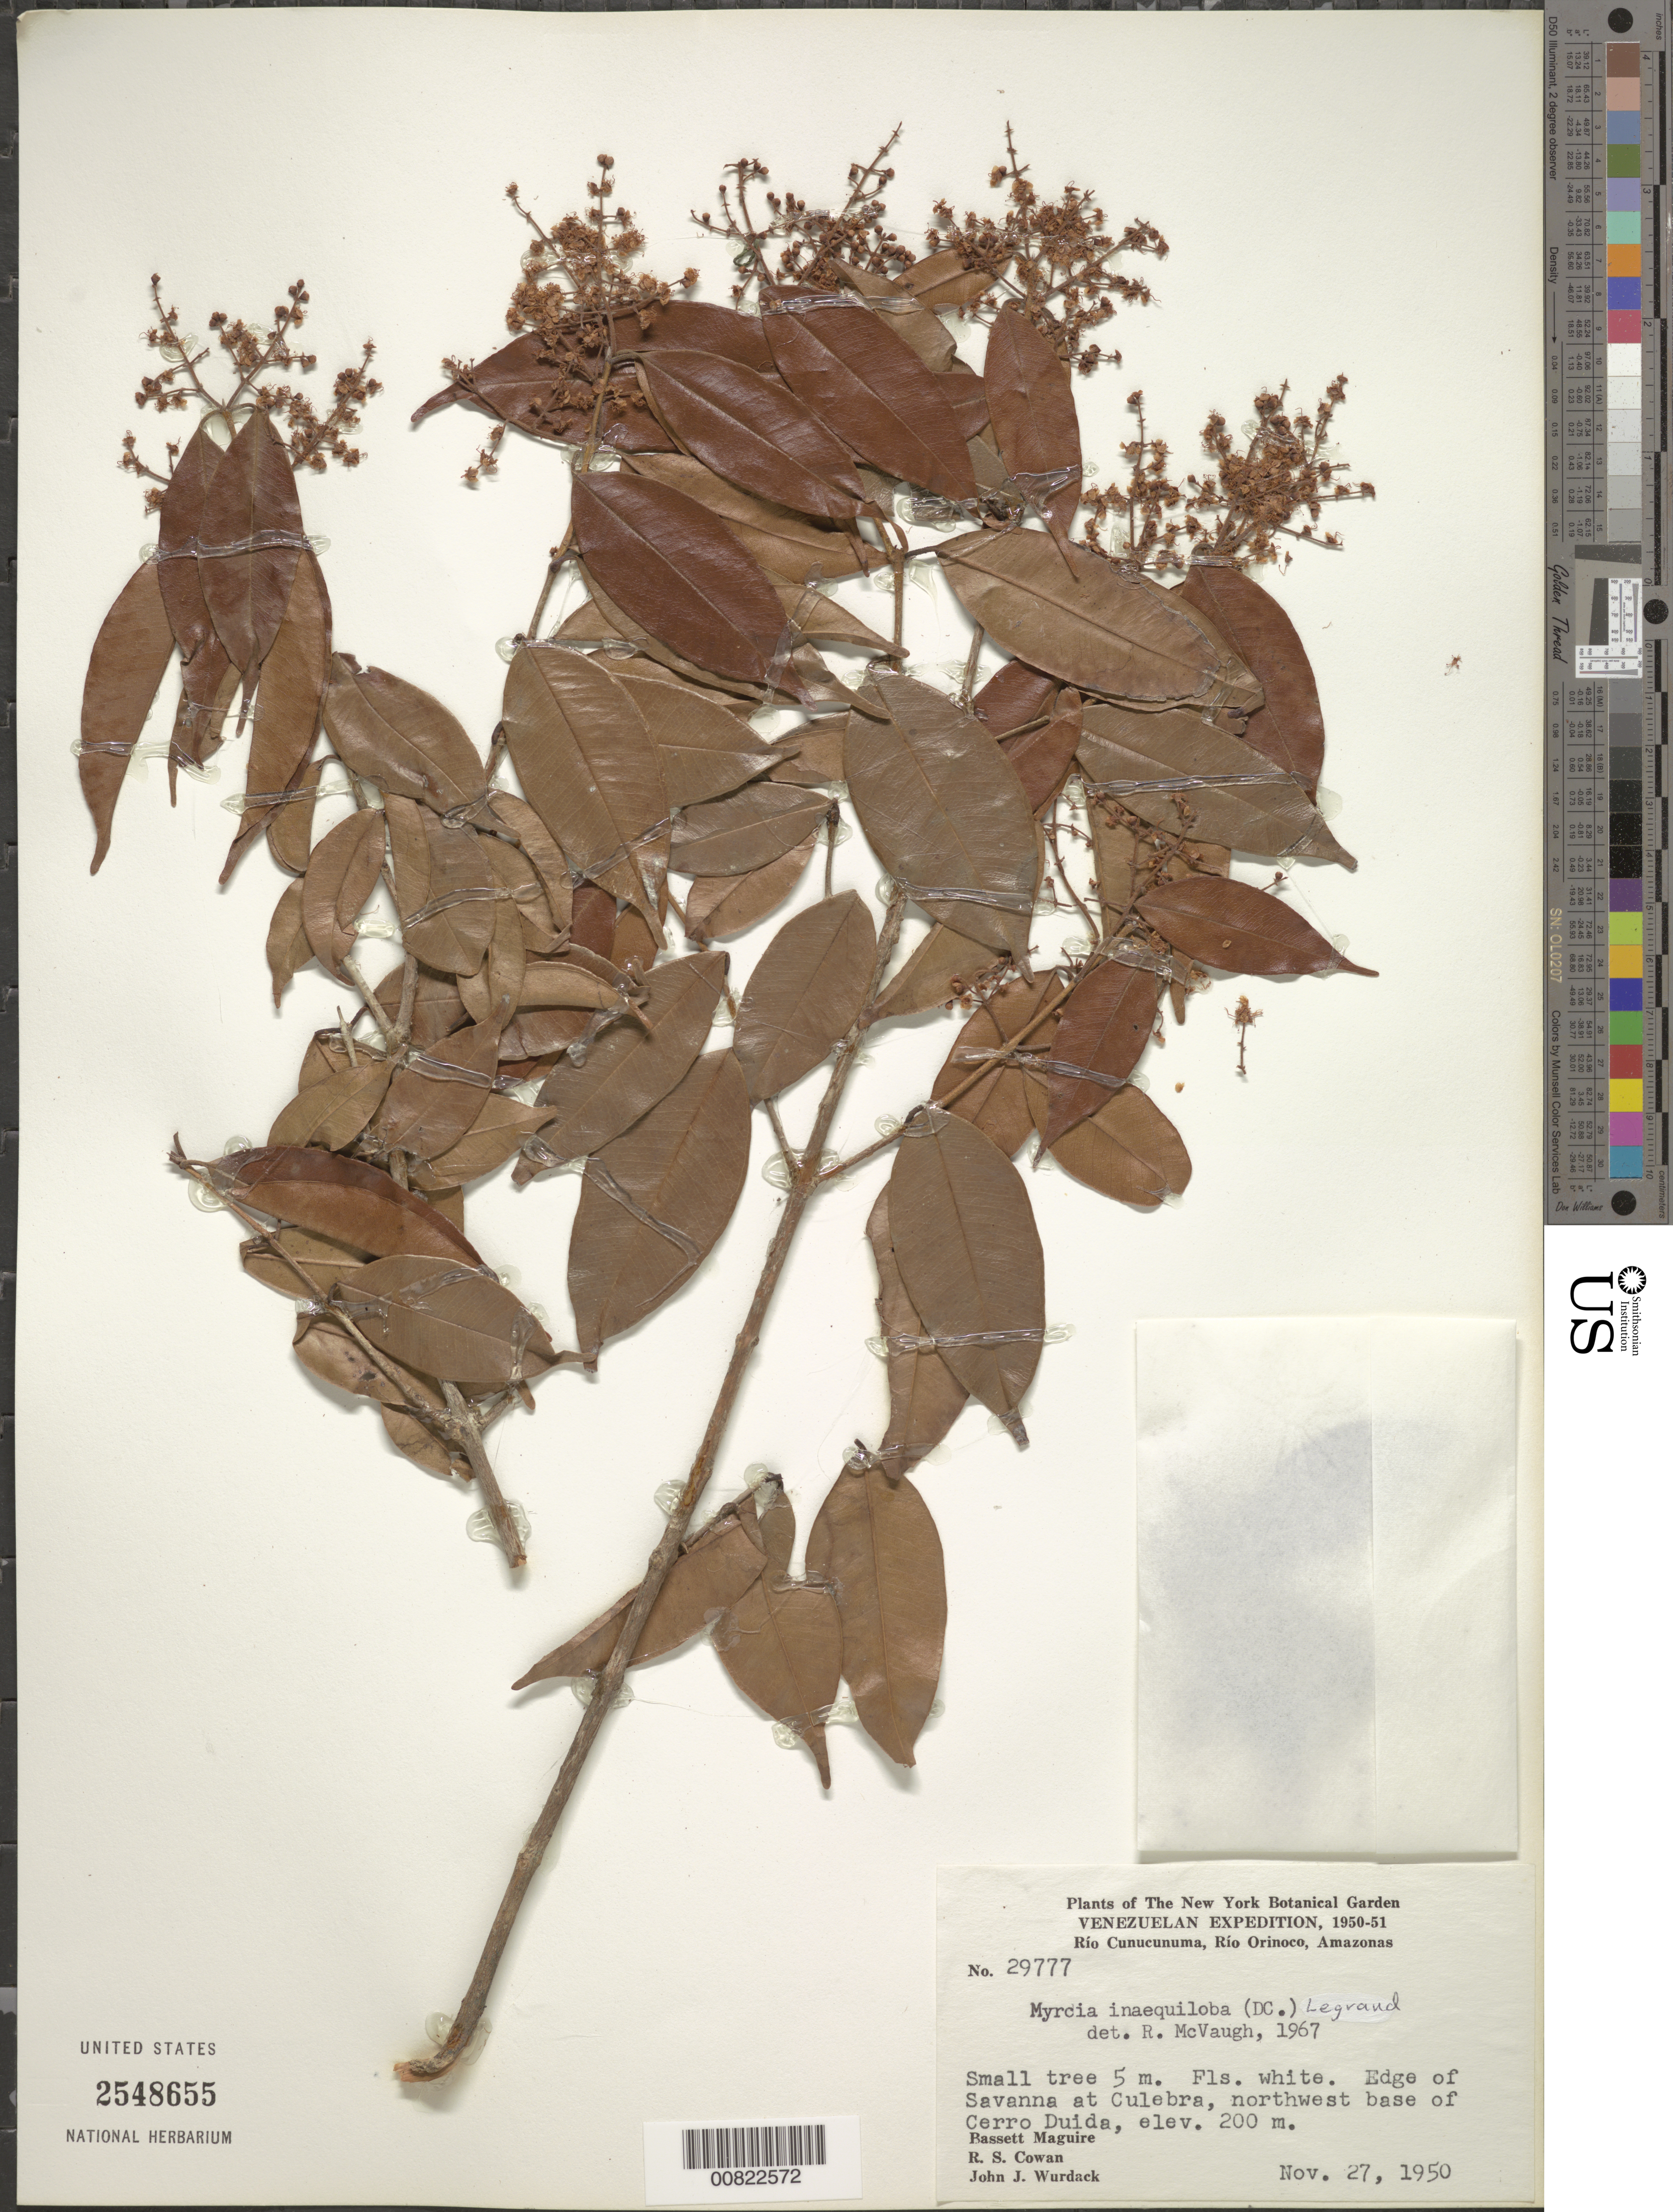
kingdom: Plantae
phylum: Tracheophyta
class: Magnoliopsida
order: Myrtales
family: Myrtaceae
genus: Myrcia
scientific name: Myrcia inaequiloba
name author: (DC.) D. Legrand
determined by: McVaugh, R.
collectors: B. Maguire, R. S. Cowan & J. J. Wurdack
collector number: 29777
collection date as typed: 27-Nov-50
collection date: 1950-11-27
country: Venezuela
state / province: Amazonas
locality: Cerro Duida, Culebra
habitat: Savanna edge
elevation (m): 200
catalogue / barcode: US 2548655